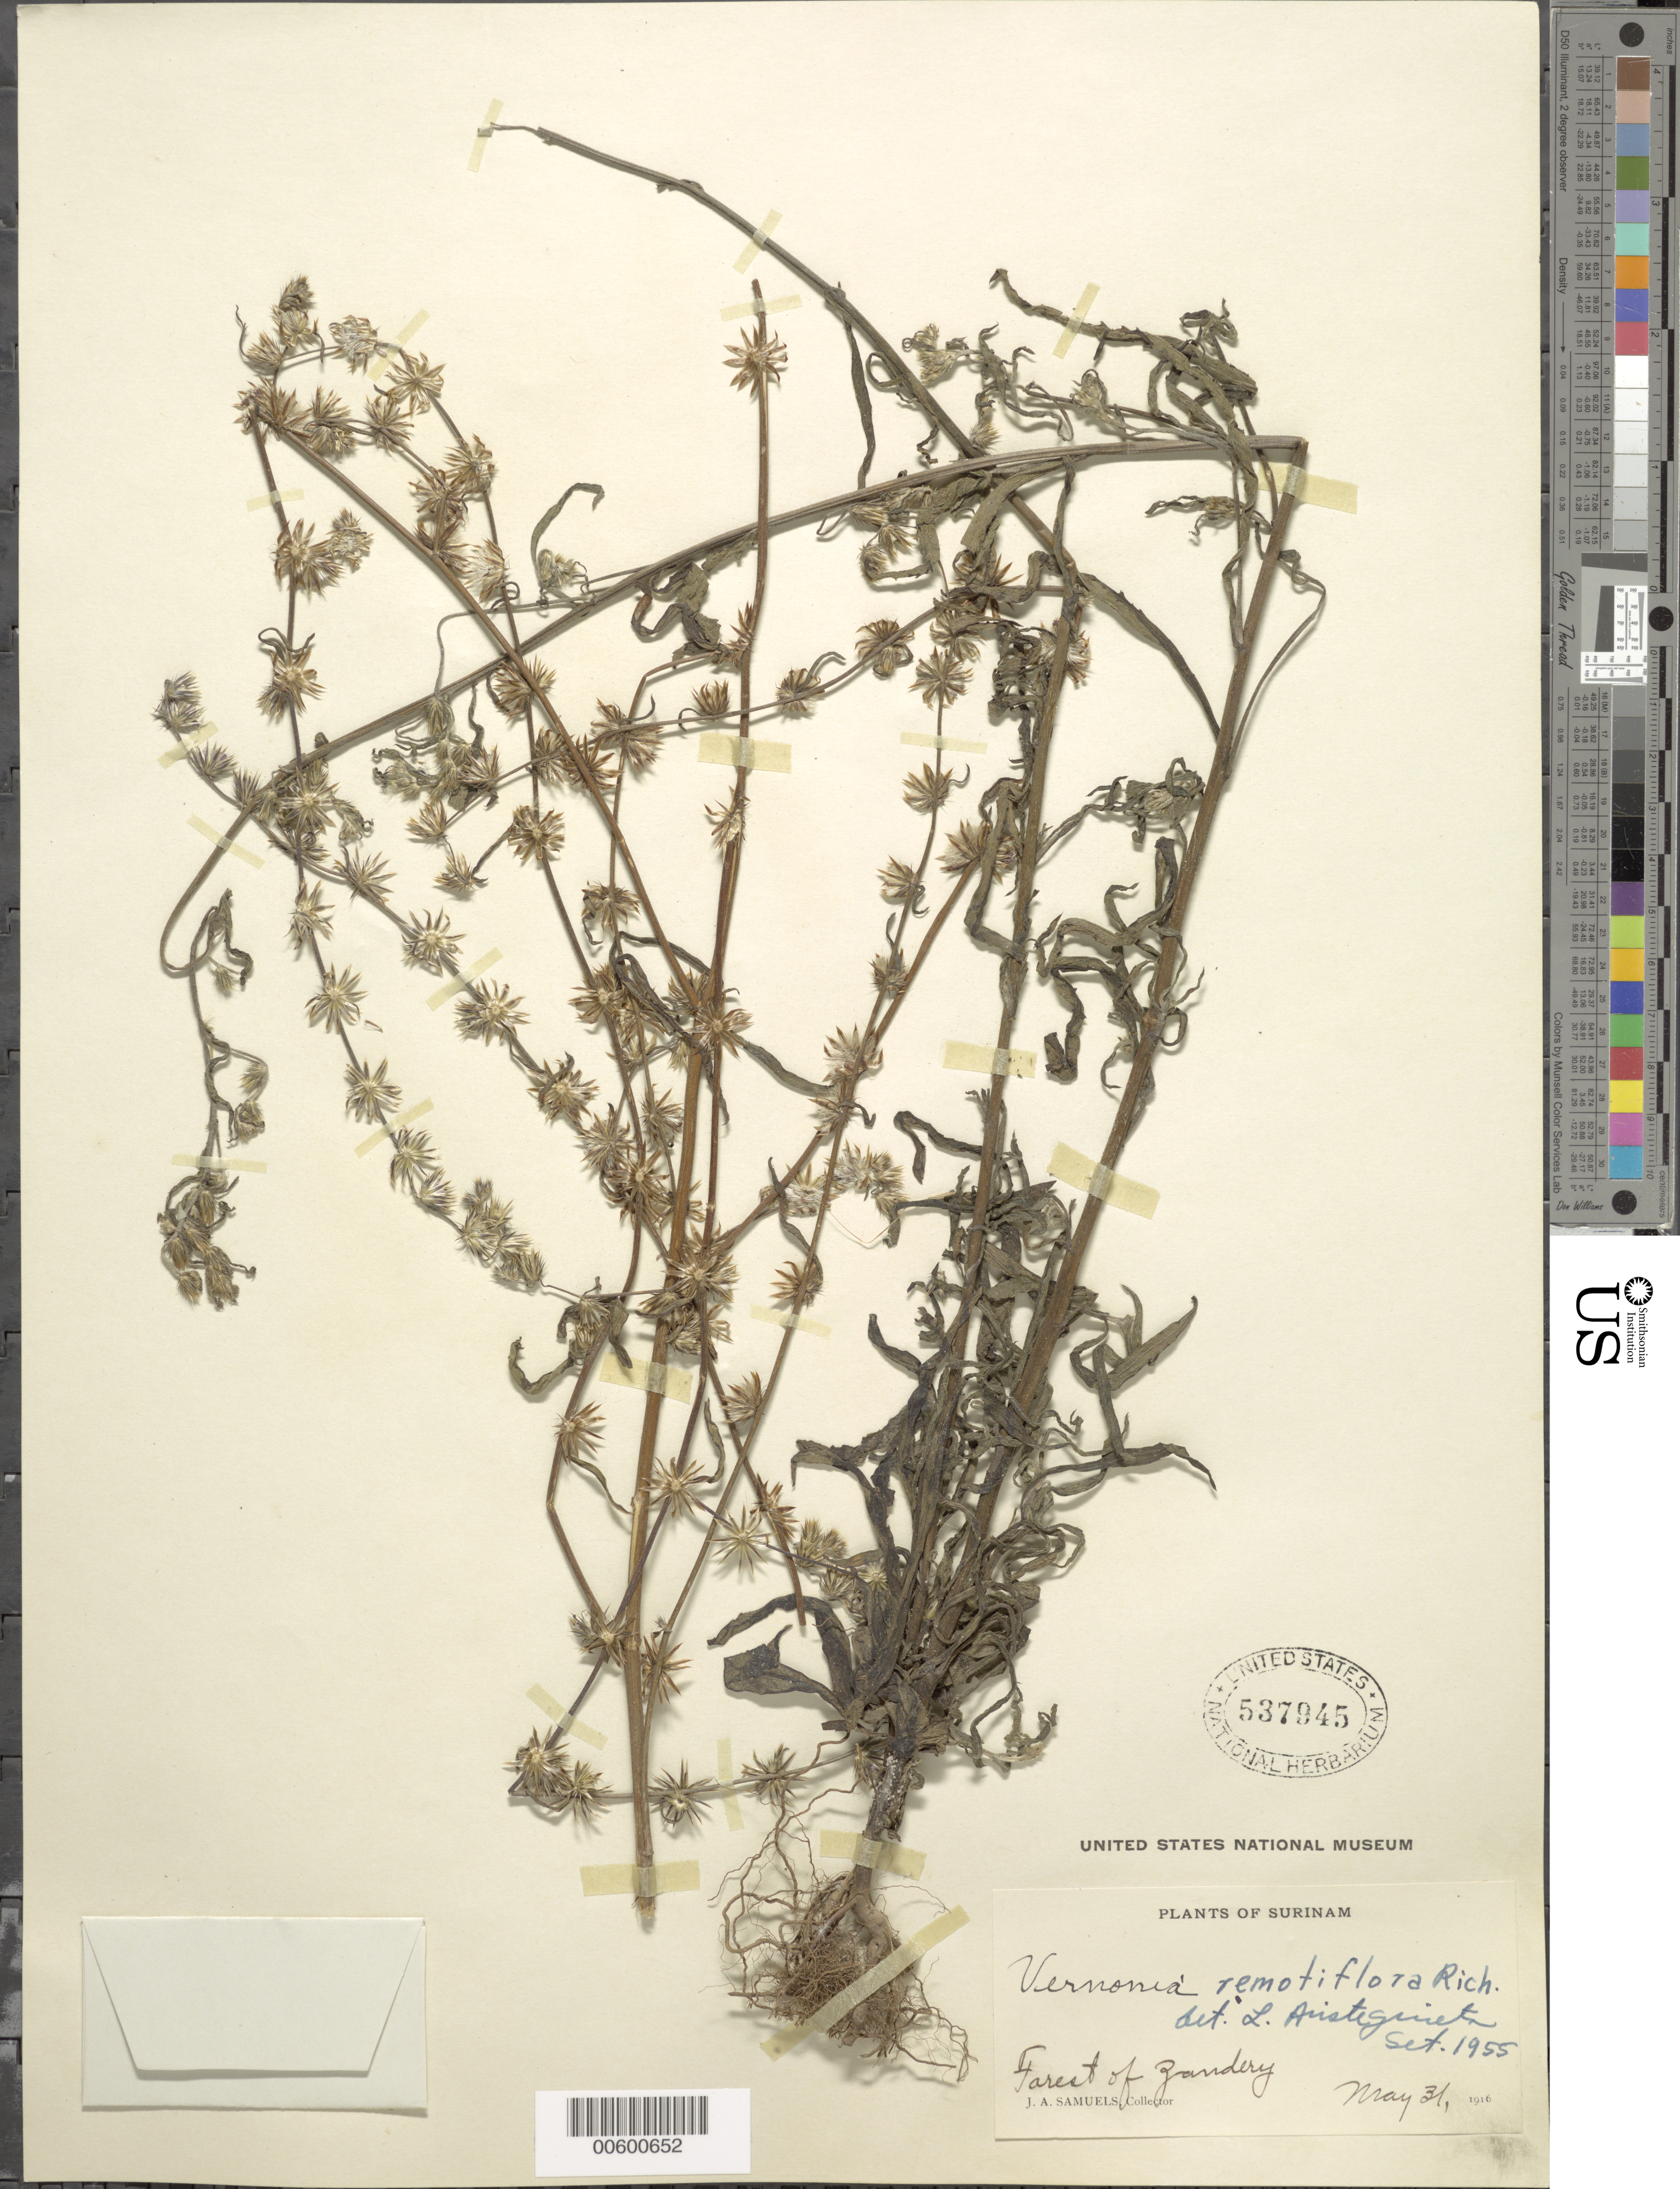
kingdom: Plantae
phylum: Tracheophyta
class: Magnoliopsida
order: Asterales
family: Asteraceae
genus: Lepidaploa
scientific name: Lepidaploa remotiflora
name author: (Rich.) H. Rob.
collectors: J. A. Samuels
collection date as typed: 31-May-16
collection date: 1916-05-31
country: Suriname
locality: Forest of Zandery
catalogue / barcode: US 537945